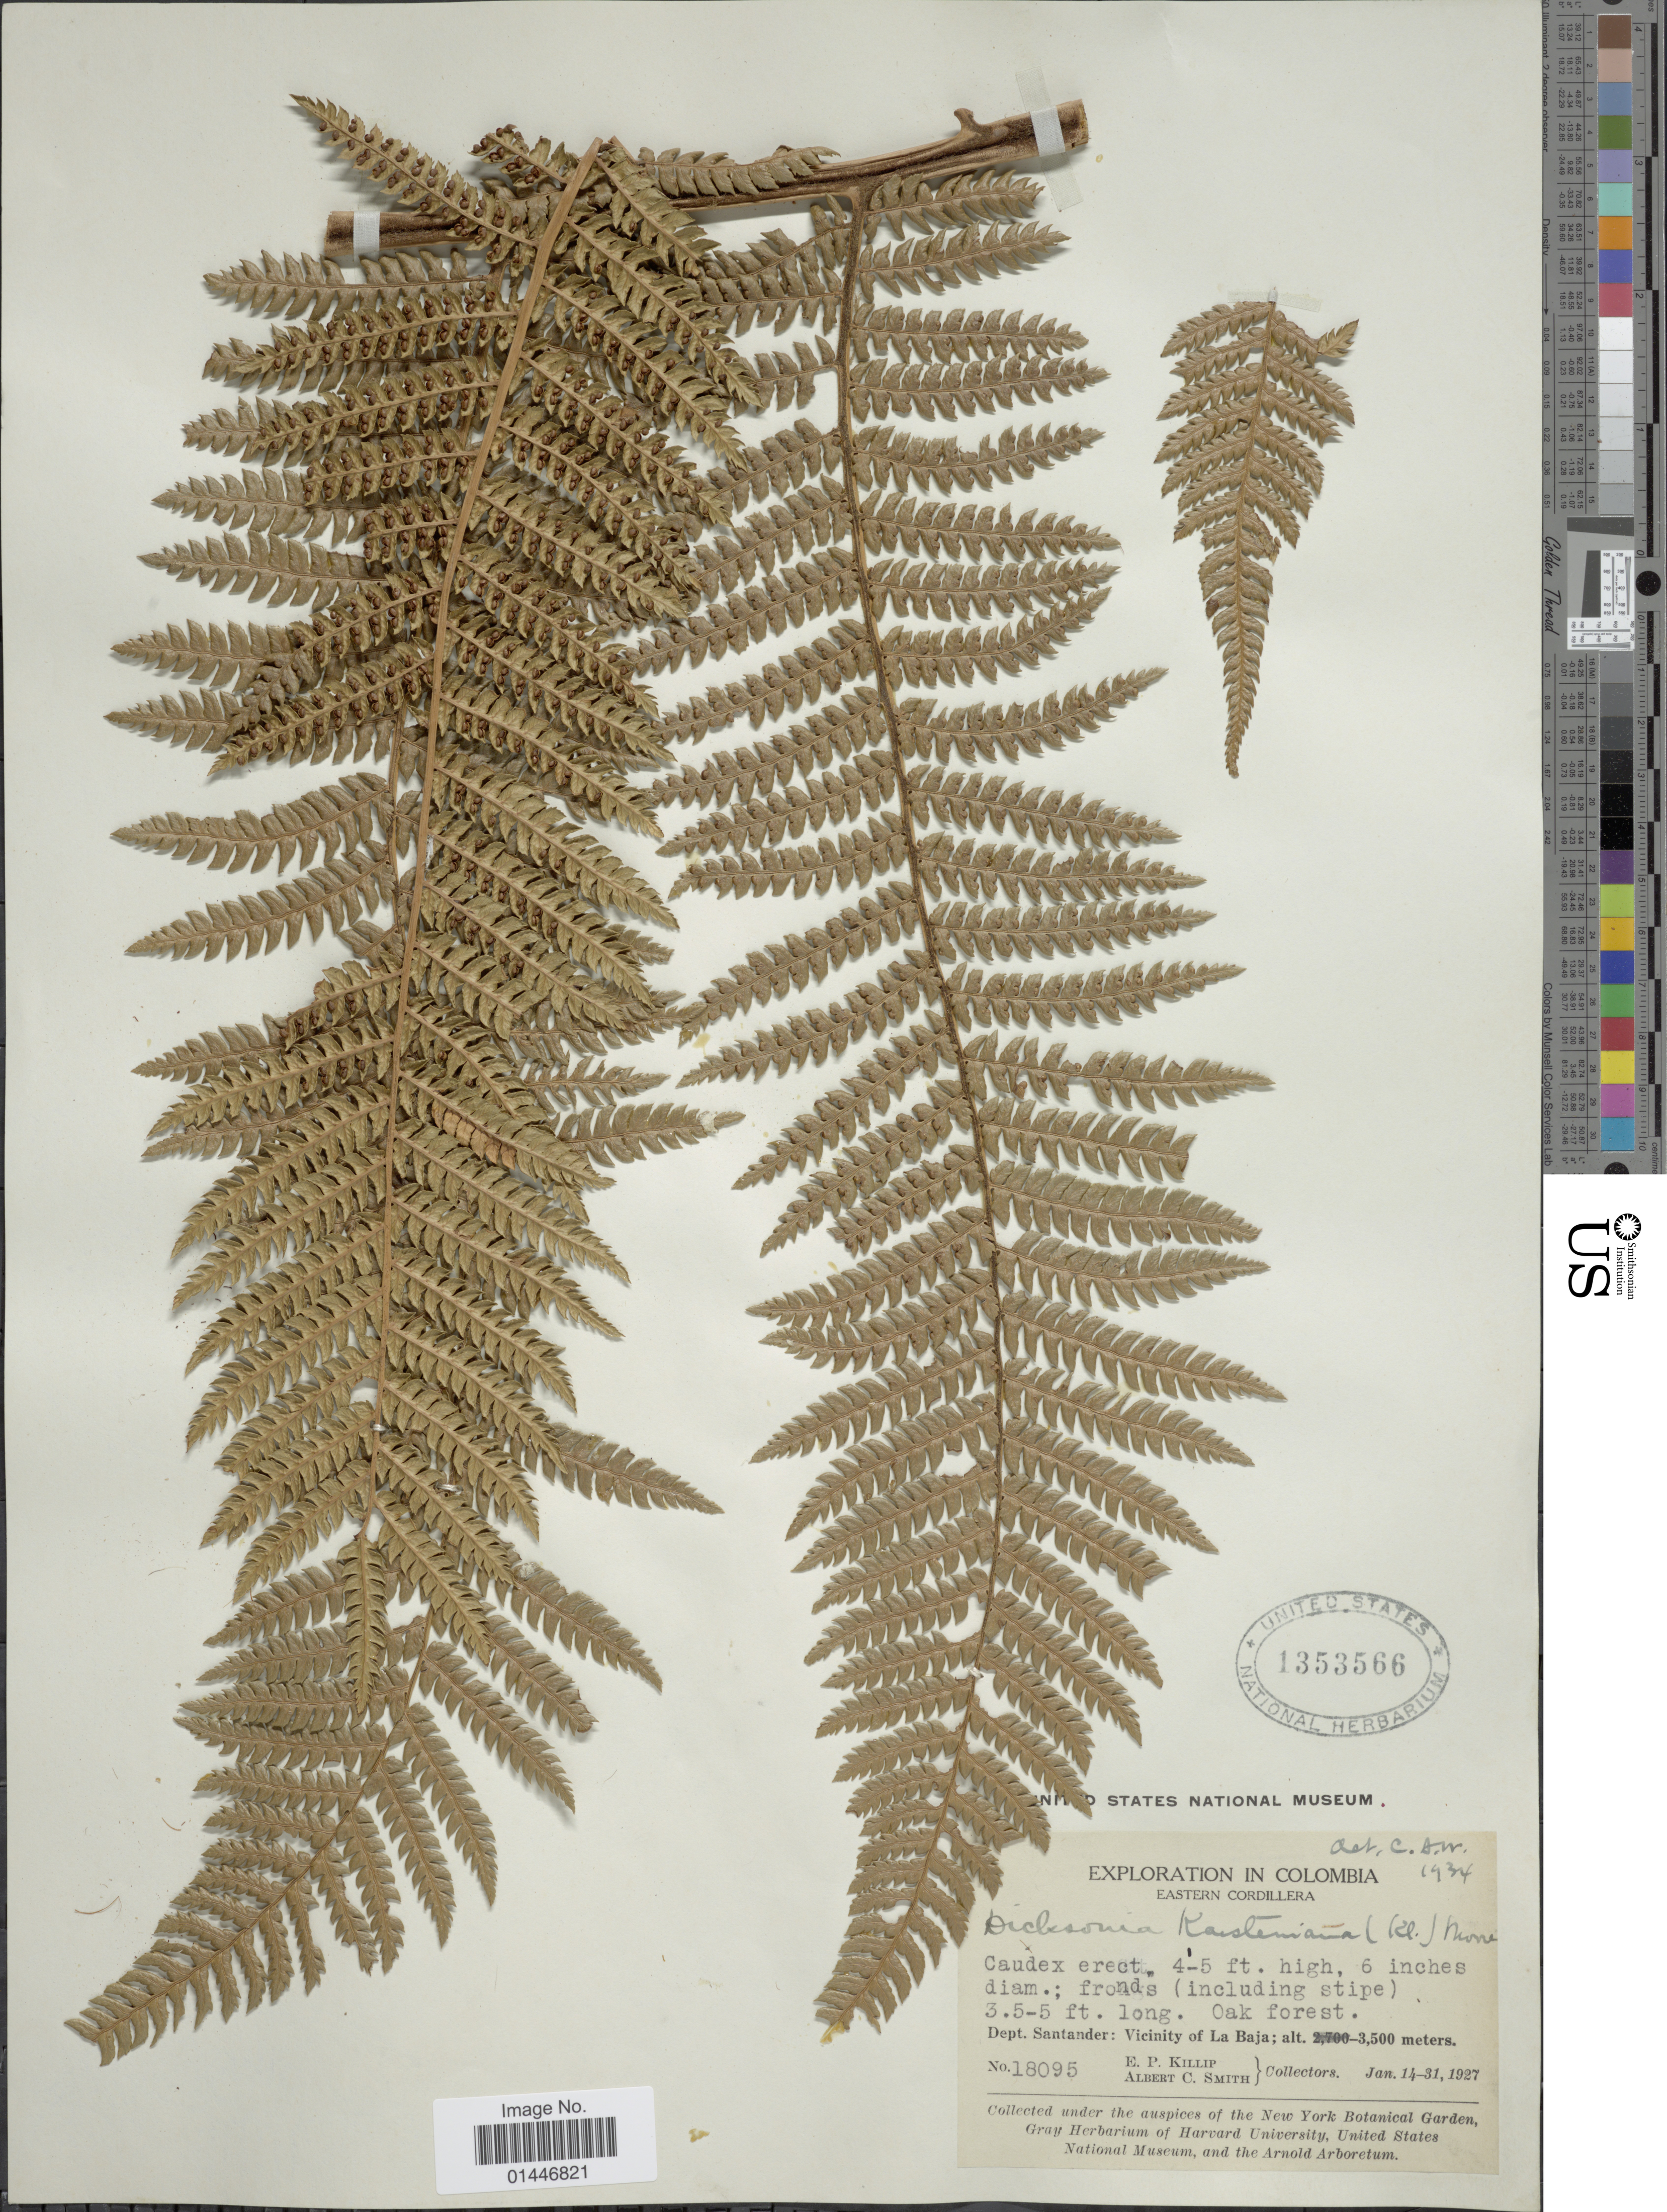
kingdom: Plantae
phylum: Tracheophyta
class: Polypodiopsida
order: Cyatheales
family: Dicksoniaceae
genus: Dicksonia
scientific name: Dicksonia novogranadensis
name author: (Domin)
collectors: E. P. Killip & A. C. Smith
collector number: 18095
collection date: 1927-01-14/1927-01-31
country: Colombia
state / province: Santander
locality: Eastern Cordillera, Vicinity of La Baja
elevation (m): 3500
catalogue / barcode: US 1353566